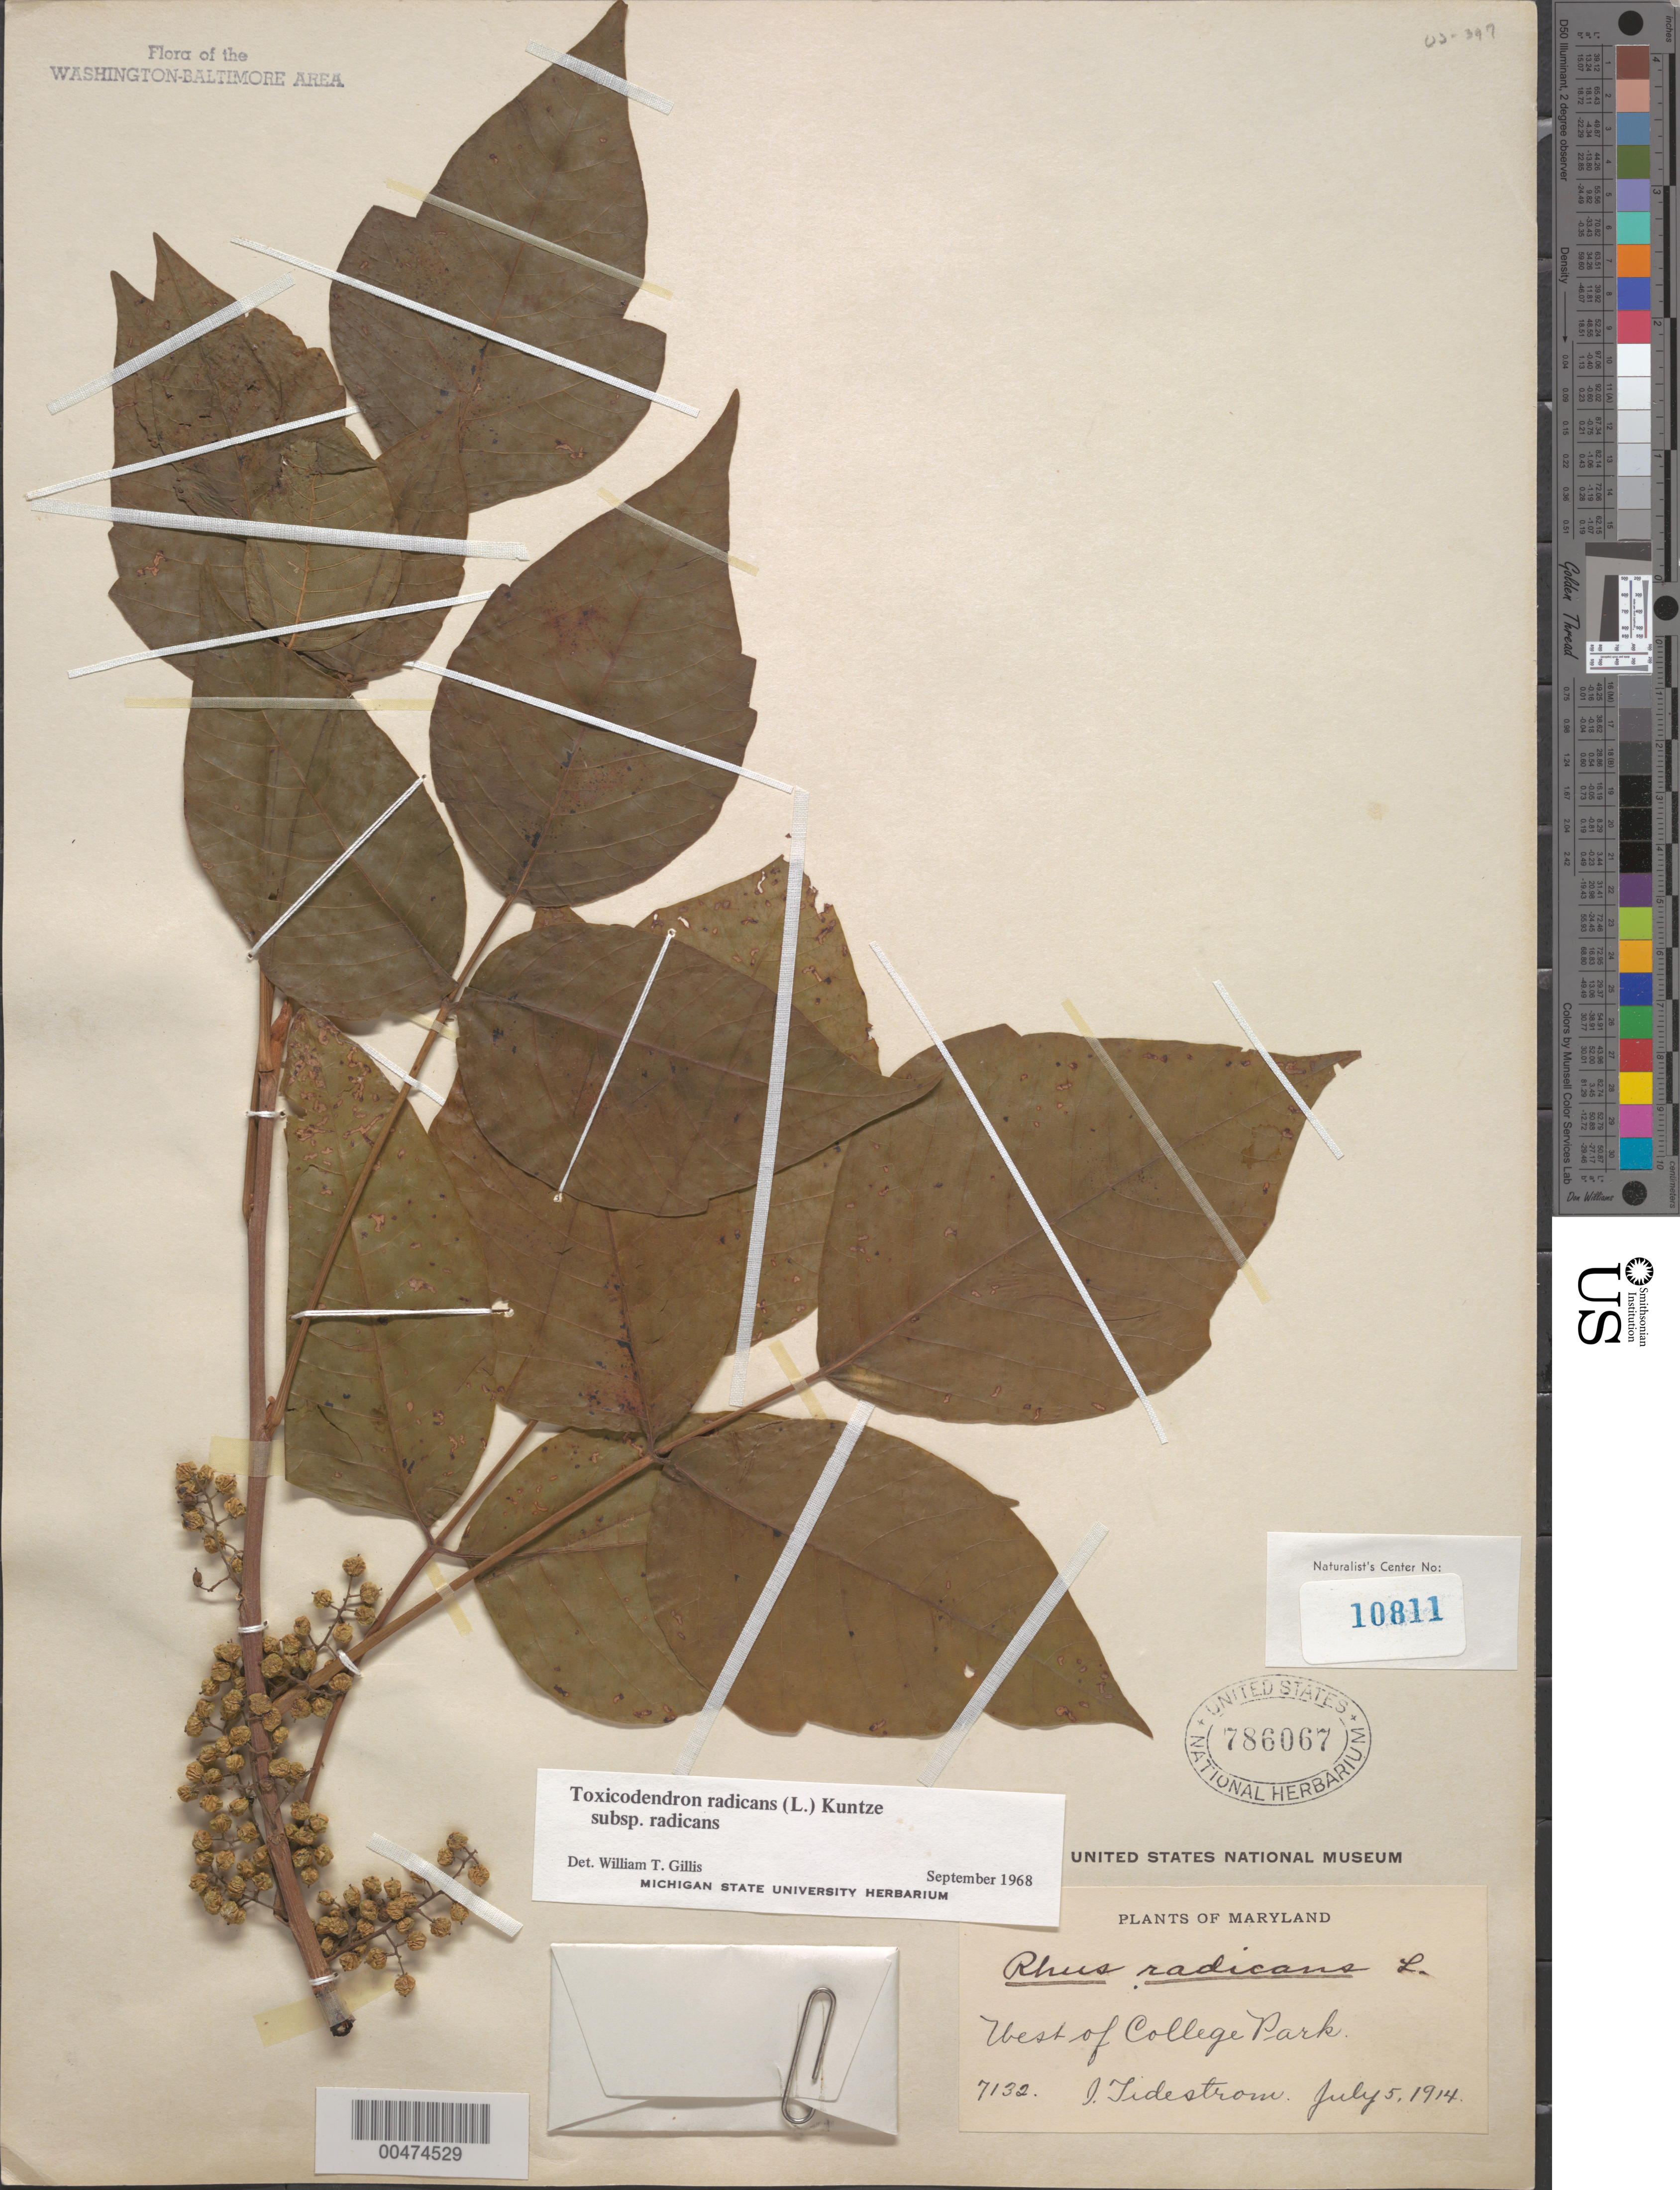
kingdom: Plantae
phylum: Tracheophyta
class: Magnoliopsida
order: Sapindales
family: Anacardiaceae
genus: Toxicodendron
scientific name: Toxicodendron radicans subsp. radicans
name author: (L.) Kuntze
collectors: I. F. Tidestrom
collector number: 7132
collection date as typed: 05 Jul 1914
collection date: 1914-07-05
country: United States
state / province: Maryland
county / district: Prince George's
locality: W of College Park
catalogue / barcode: US 786067